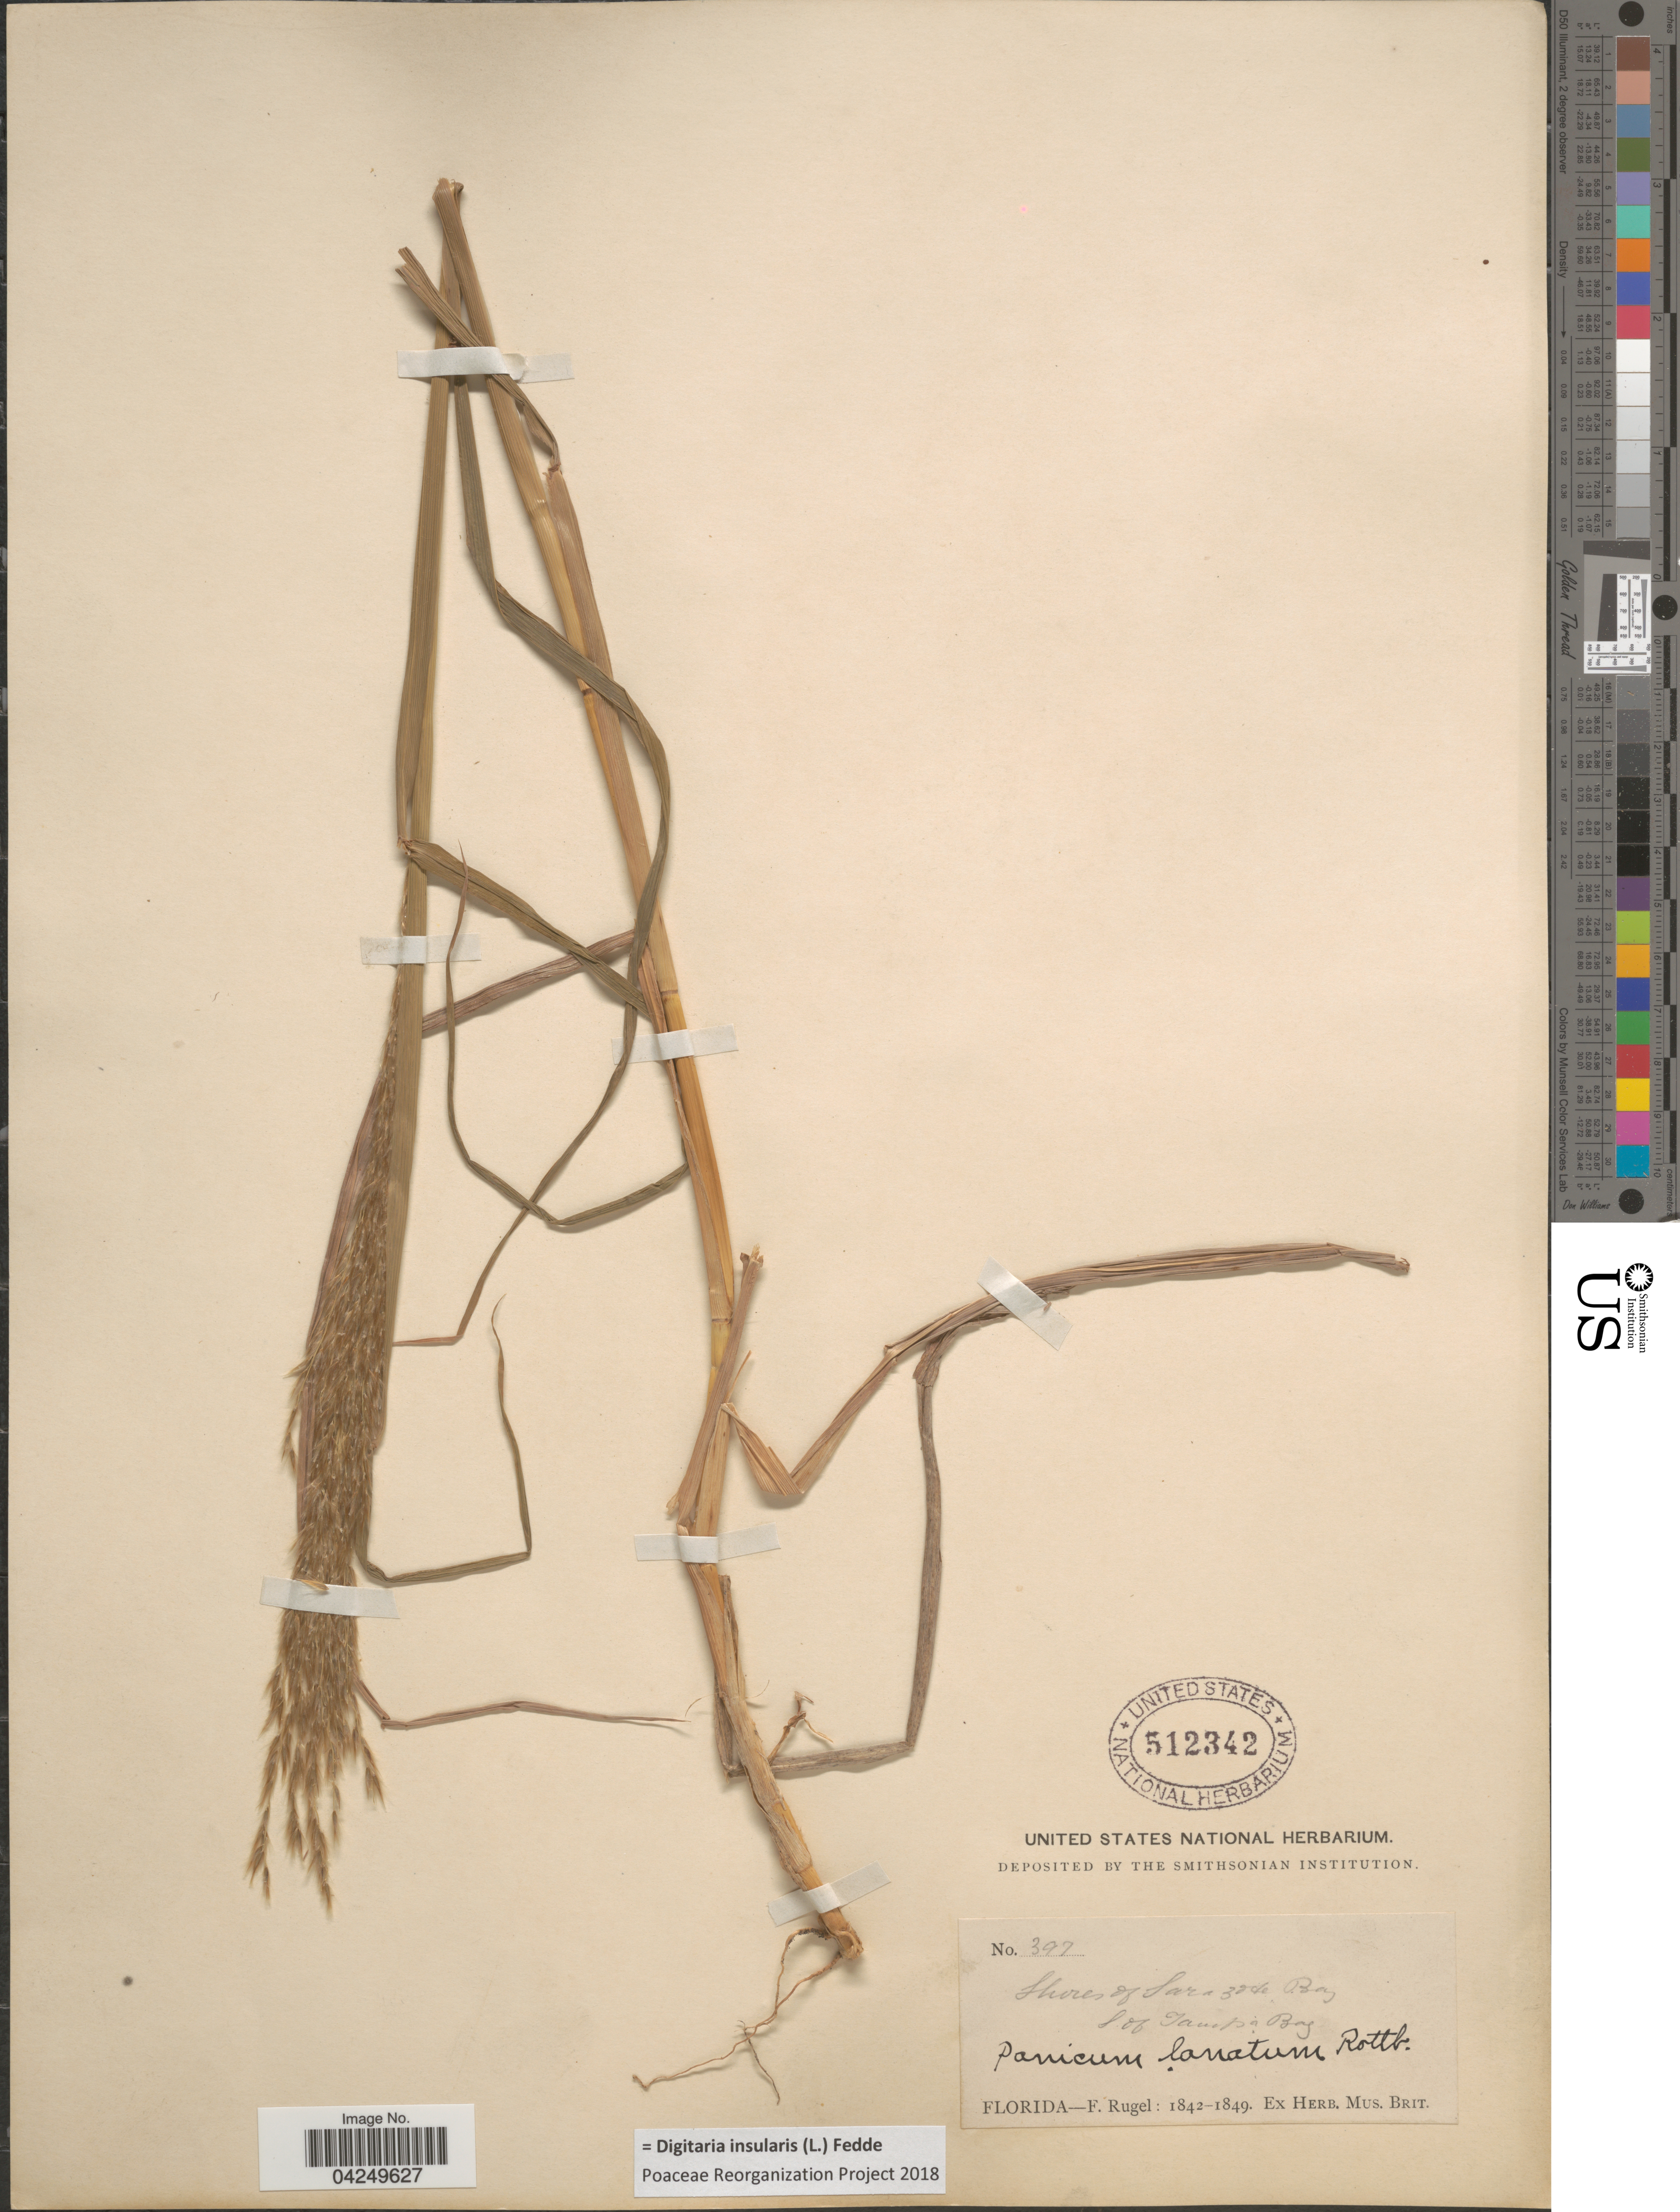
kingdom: Plantae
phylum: Tracheophyta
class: Liliopsida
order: Poales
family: Poaceae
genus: Digitaria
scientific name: Digitaria insularis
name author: (L.) Fedde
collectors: F. Rugel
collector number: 397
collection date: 1842/1849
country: United States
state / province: Florida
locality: Shores of Sara 3²ᵈᵉ Bay, S of Tampa Bay.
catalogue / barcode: US 512342